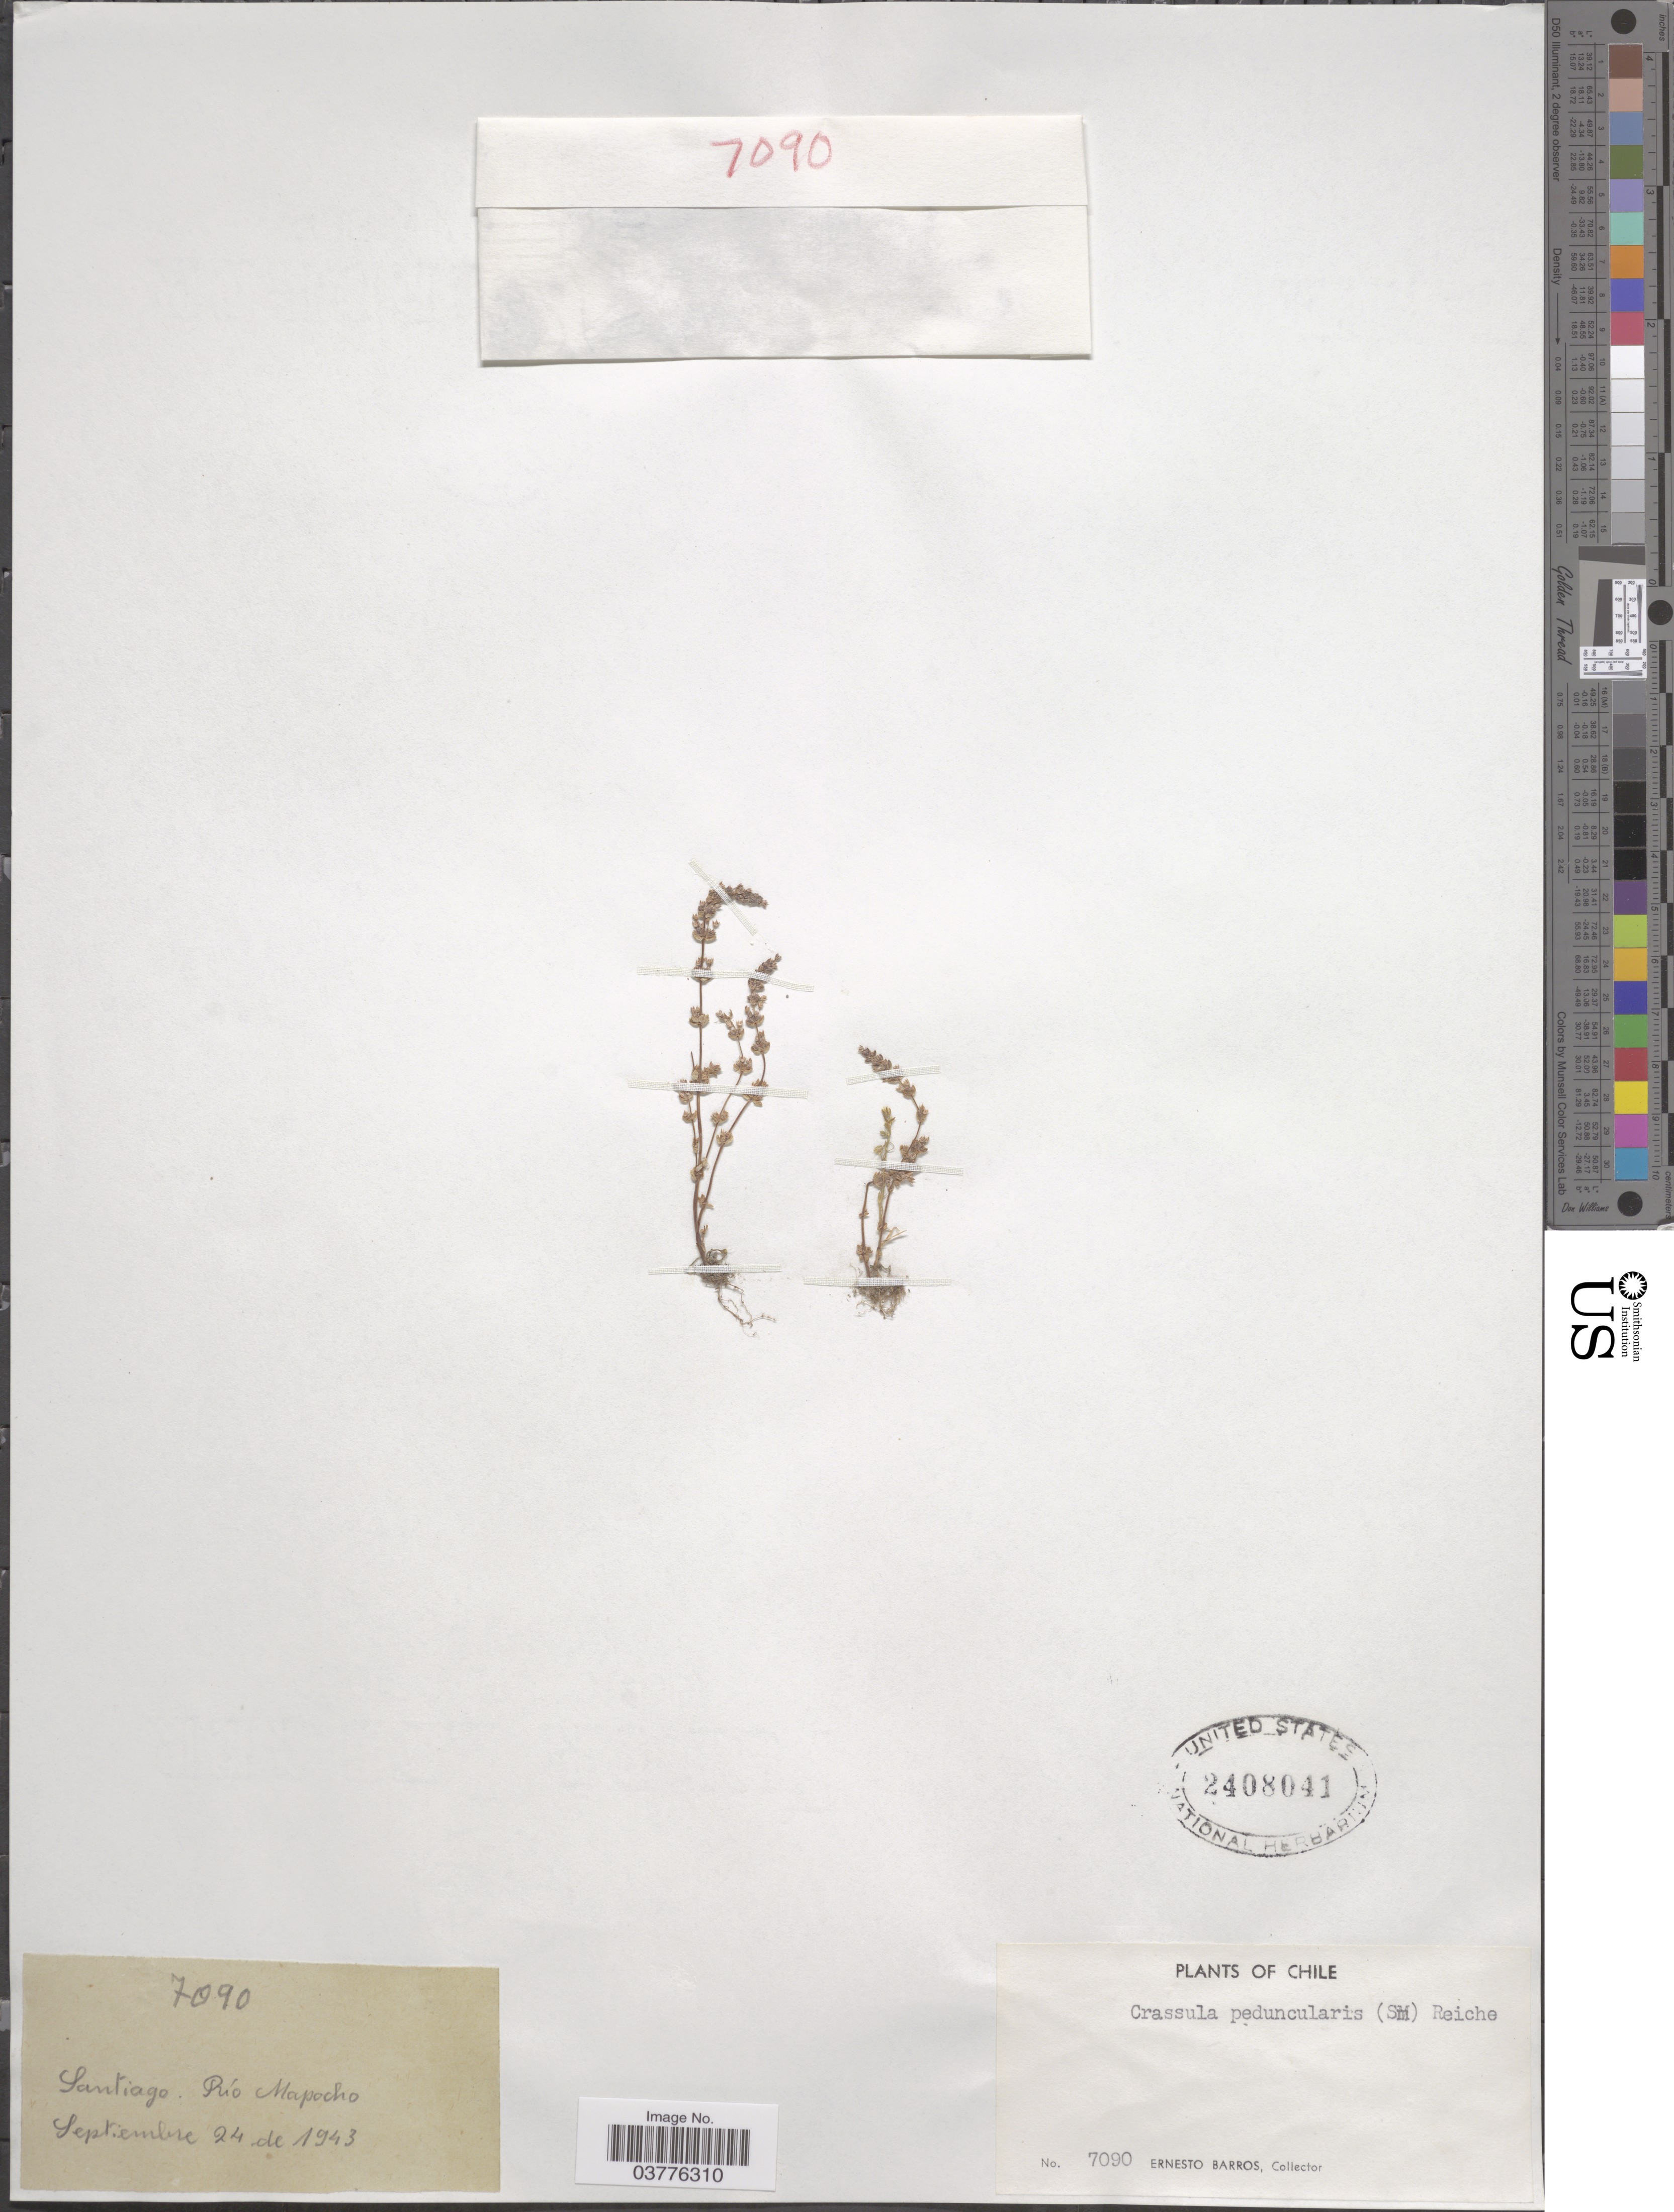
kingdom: Plantae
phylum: Tracheophyta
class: Magnoliopsida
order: Saxifragales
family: Crassulaceae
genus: Crassula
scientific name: Crassula peduncularis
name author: (Sm.) Cambess.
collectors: E. Barros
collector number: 7090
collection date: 1943-09-24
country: Chile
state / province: Región Metropolitana (RM)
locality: Santiago. Río Mapocho.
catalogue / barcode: US 2408041